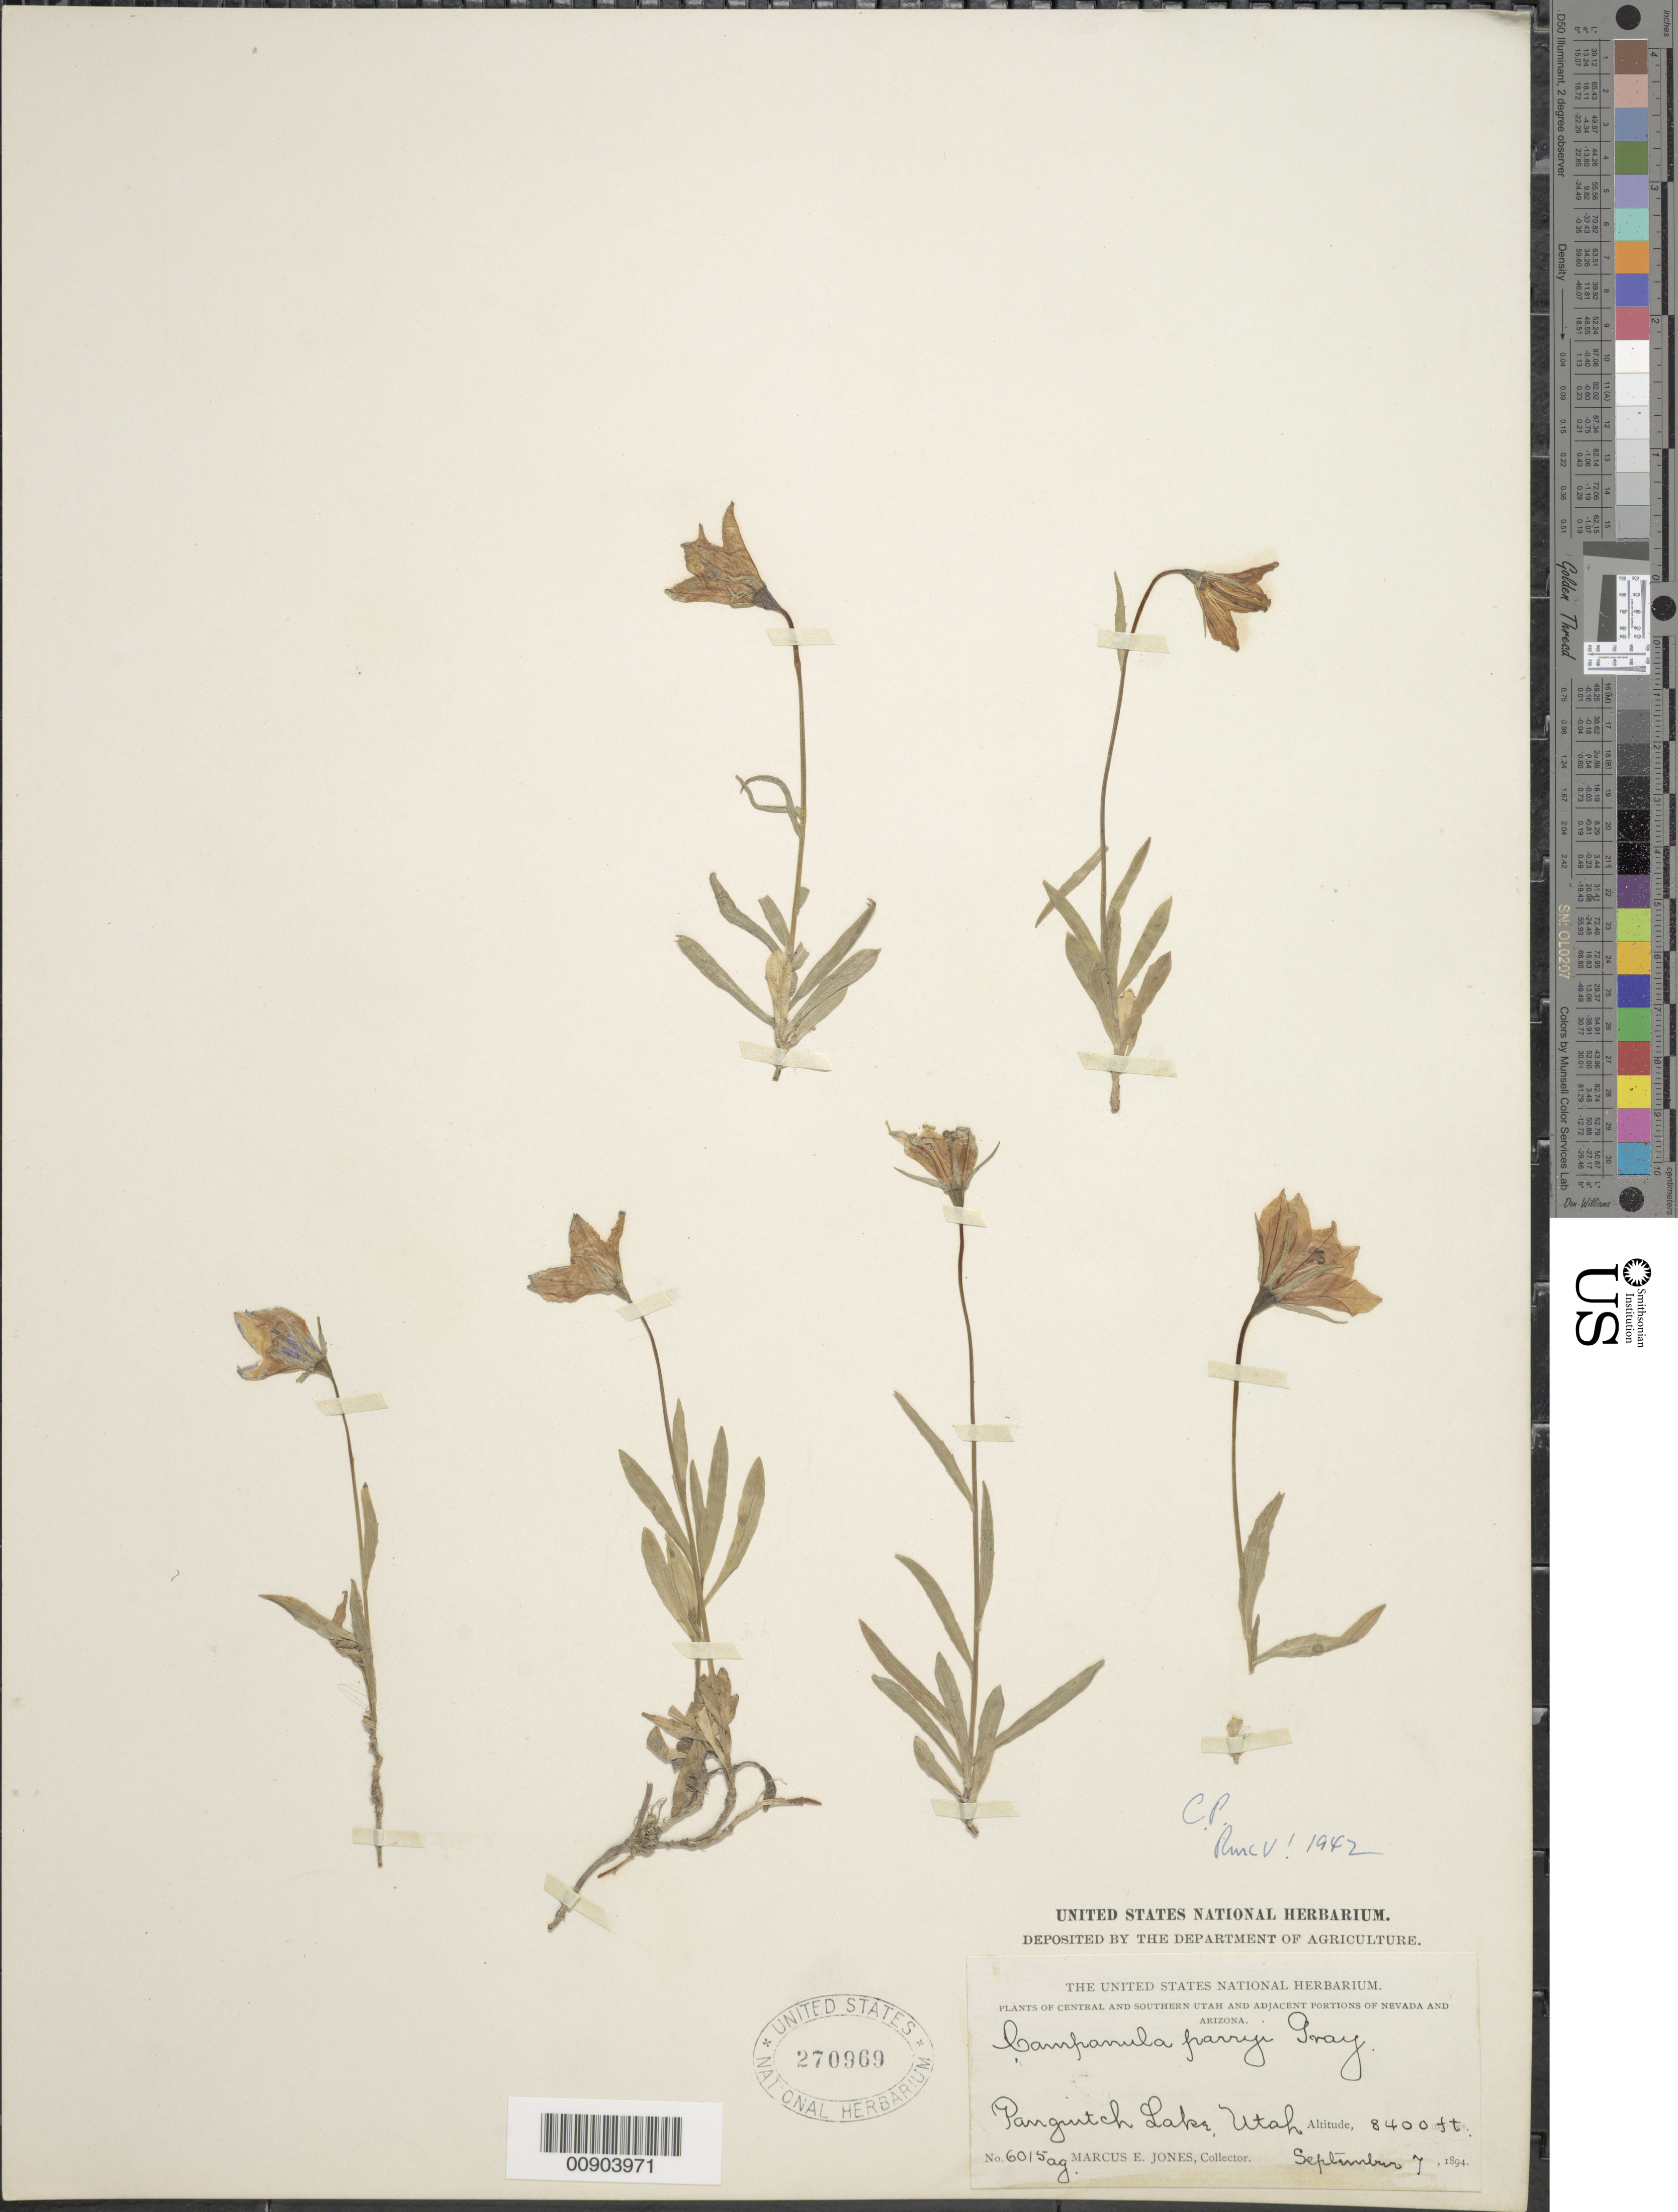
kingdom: Plantae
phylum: Tracheophyta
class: Magnoliopsida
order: Asterales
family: Campanulaceae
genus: Campanula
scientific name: Campanula parryi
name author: A. Gray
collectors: M. E. Jones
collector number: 6015ag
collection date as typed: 07 Sep 1894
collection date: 1894-09-07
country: United States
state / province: Utah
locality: Panguitch Lake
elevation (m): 2560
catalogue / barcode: US 270969